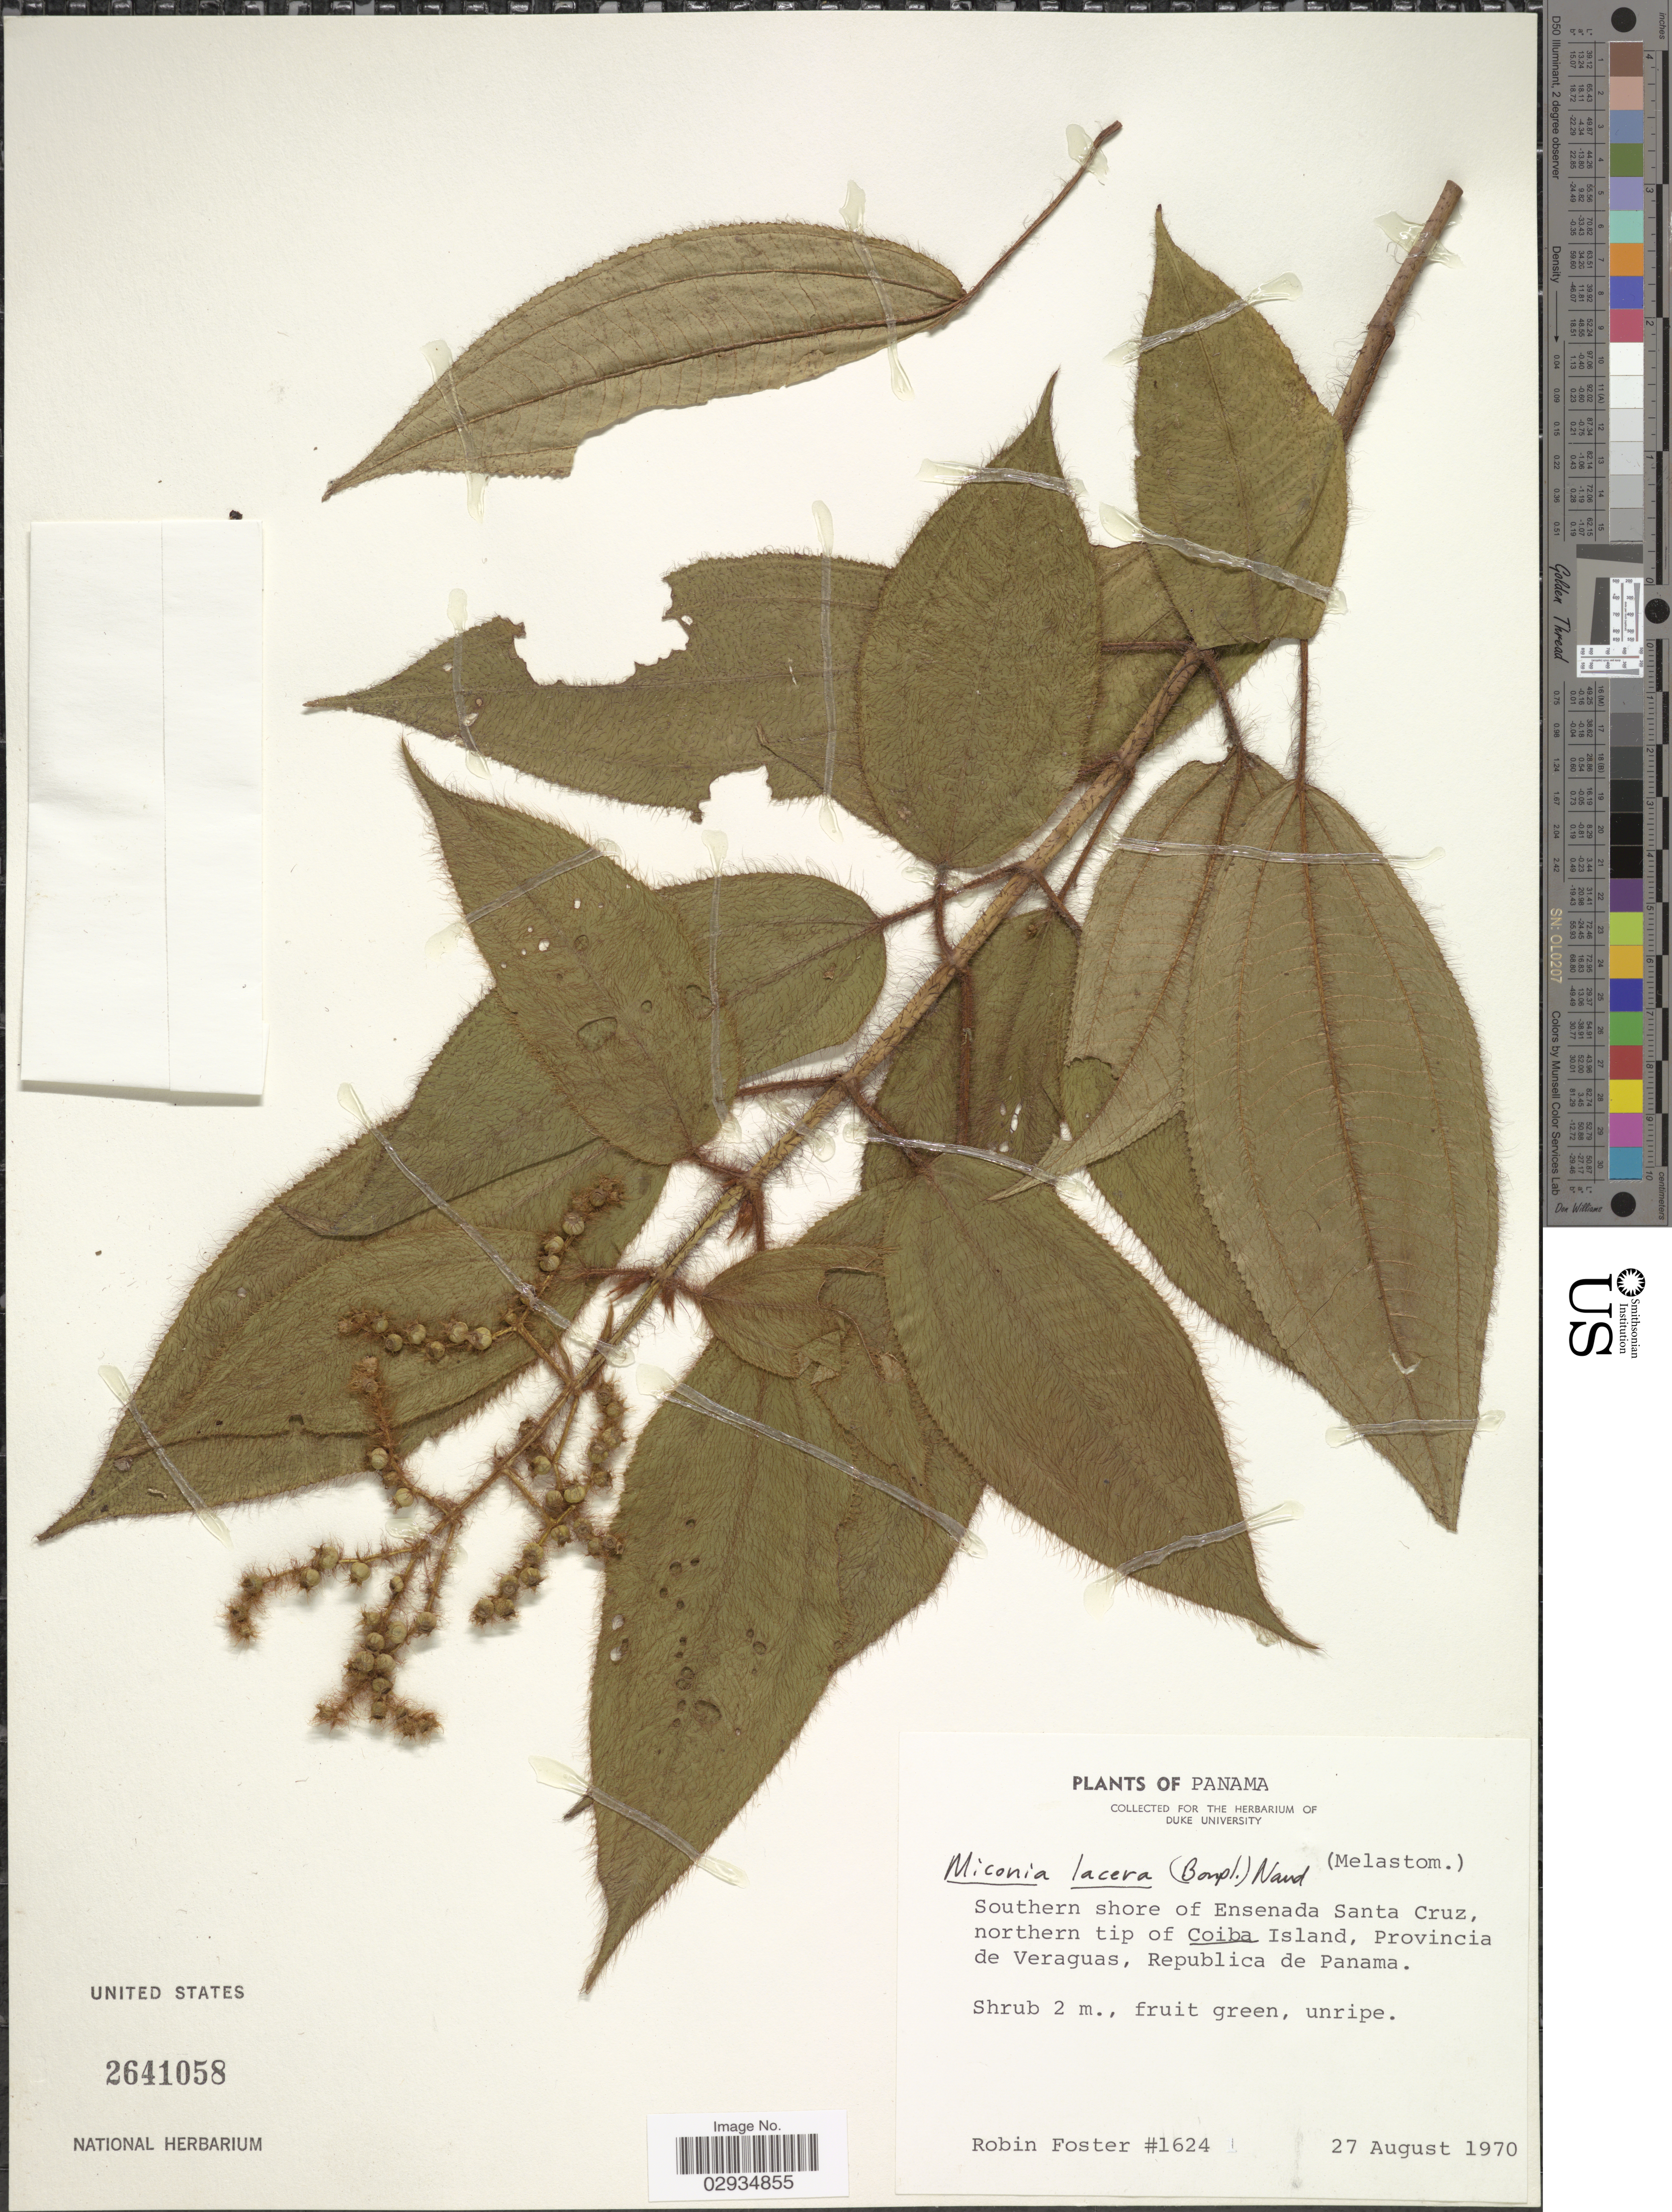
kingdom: Plantae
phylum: Tracheophyta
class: Magnoliopsida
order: Myrtales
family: Melastomataceae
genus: Miconia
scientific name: Miconia lacera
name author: (Bonpl.) Naudin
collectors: R. B. Foster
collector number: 1624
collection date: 1970-08-27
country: Panama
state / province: Veraguas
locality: Southern shore of Ensenada Santa Cruz, northern tip of Coiba Island.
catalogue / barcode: US 2641058